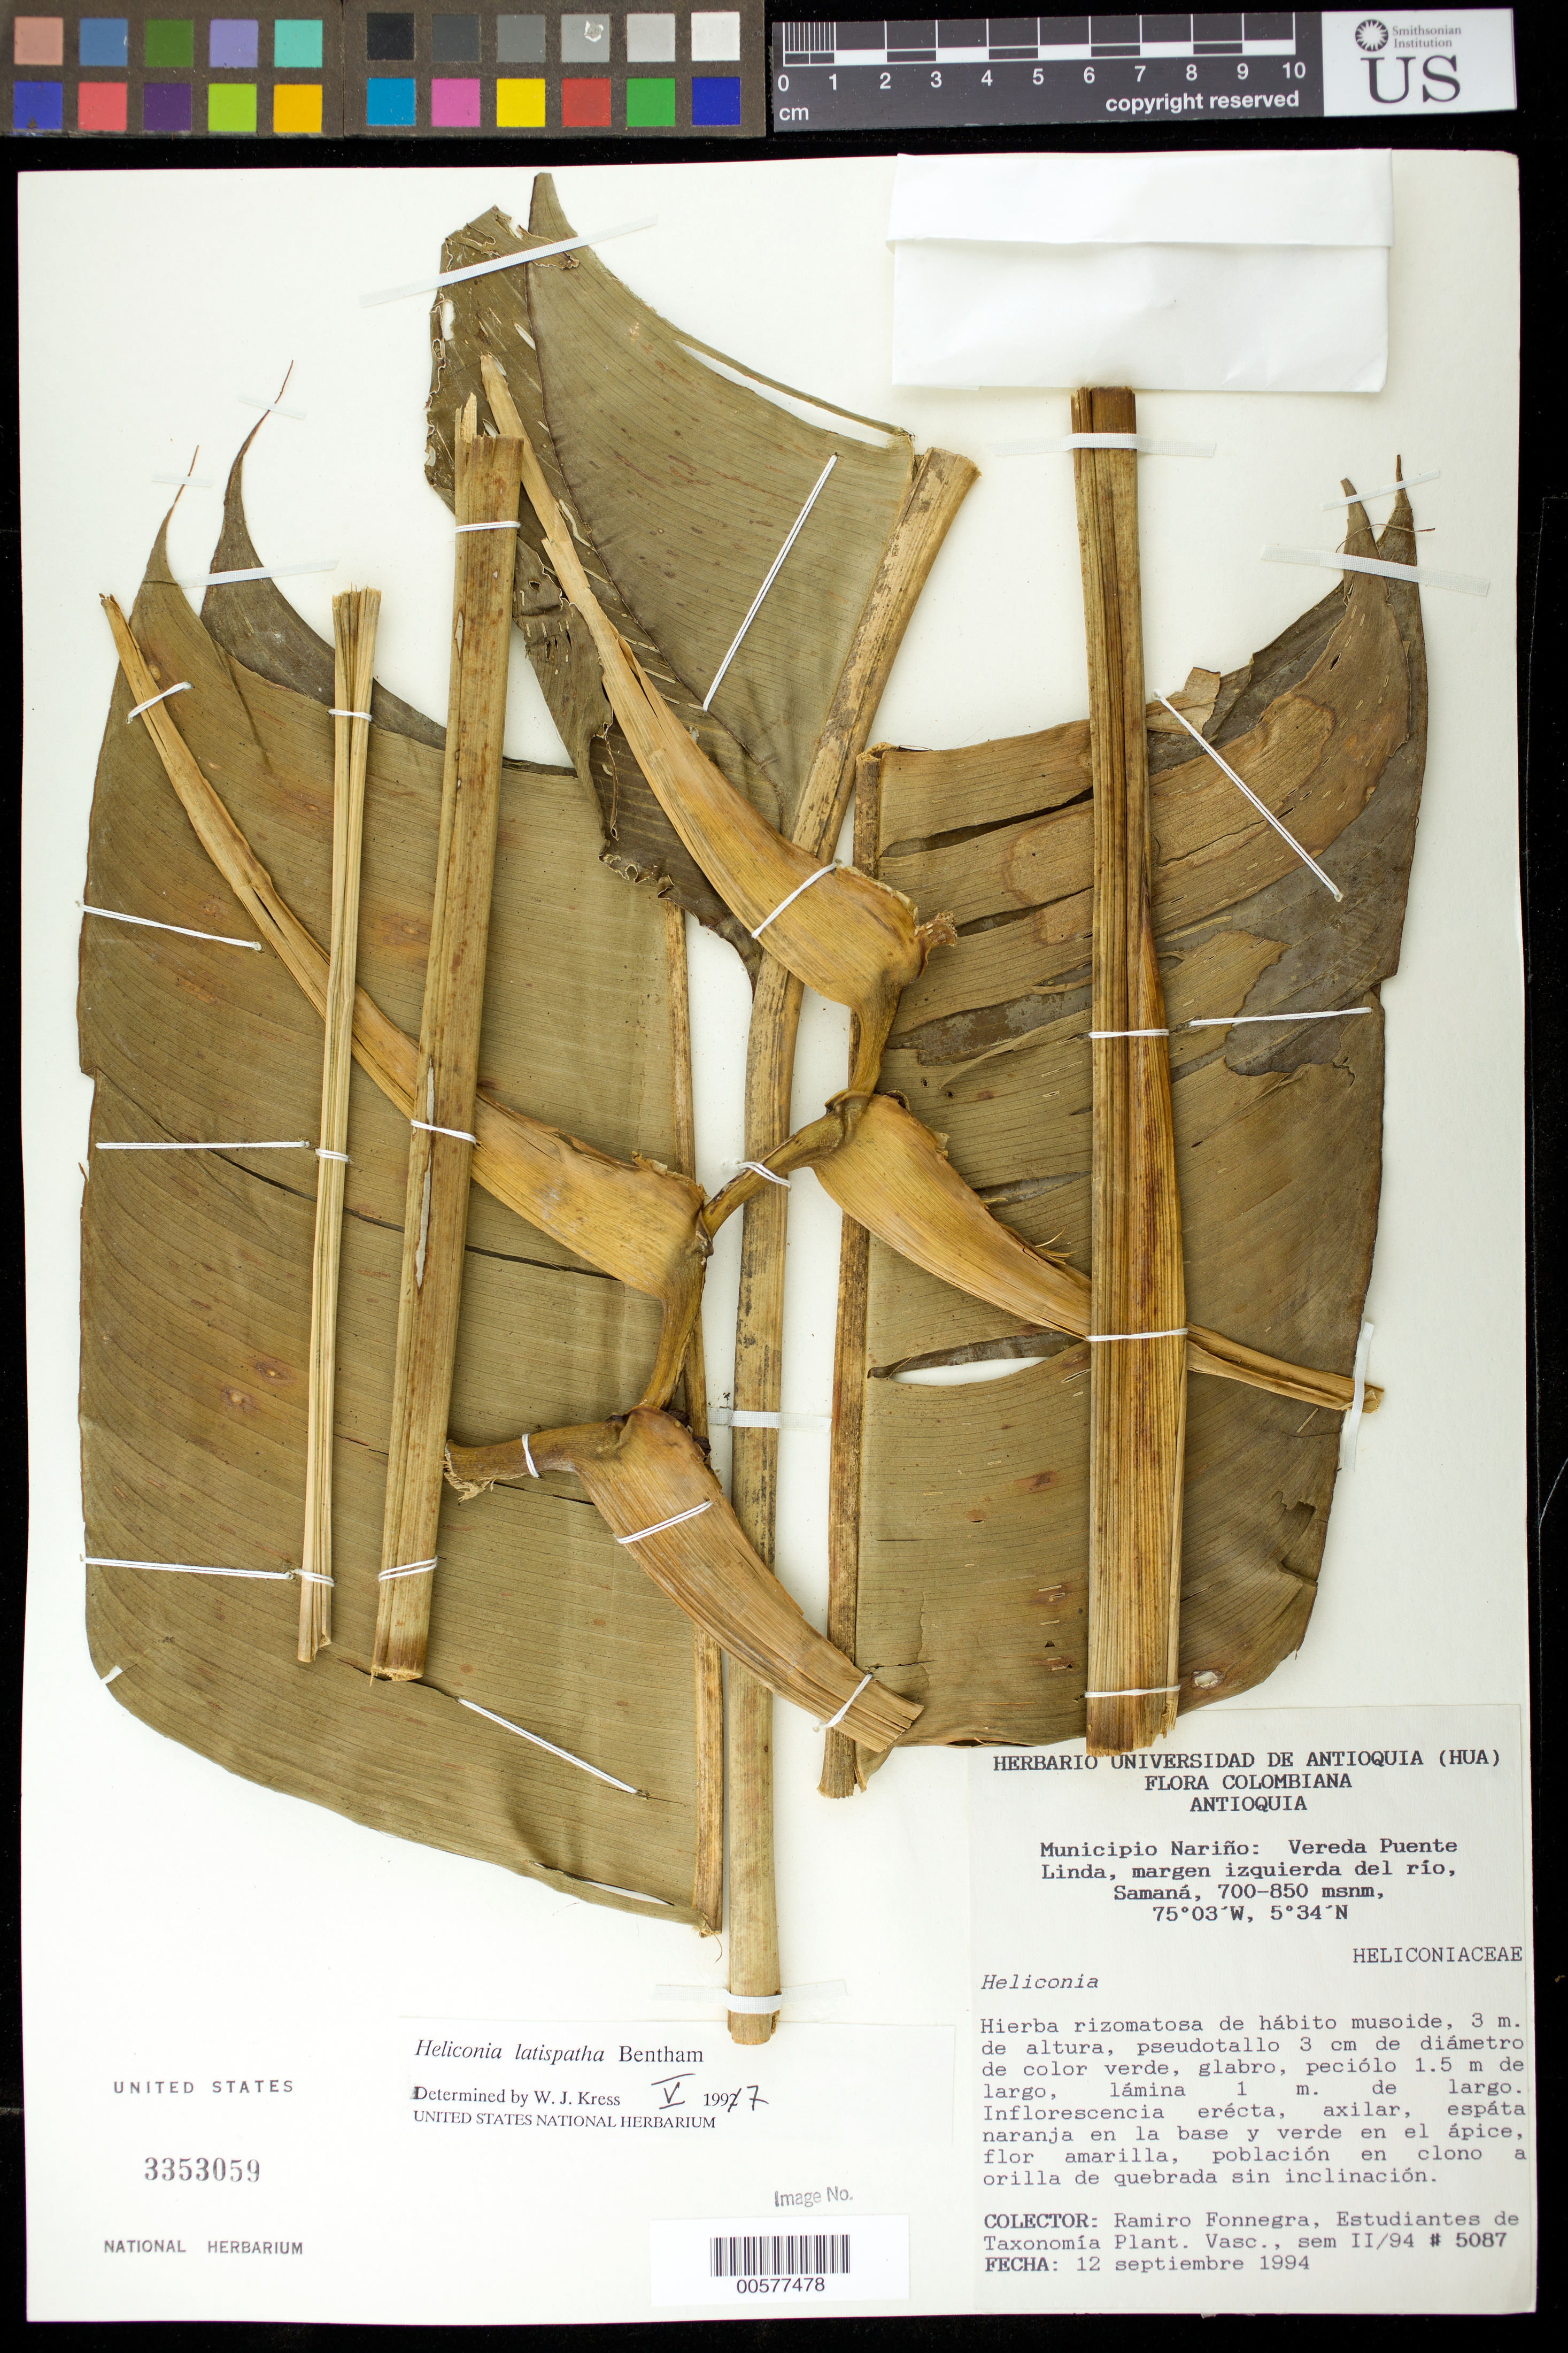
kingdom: Plantae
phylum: Tracheophyta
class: Liliopsida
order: Zingiberales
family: Heliconiaceae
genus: Heliconia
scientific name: Heliconia latispatha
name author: Benth.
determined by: Kress, W. J., (US), Smithsonian Institution - National Museum of Natural History (UNITED STATES)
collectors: R. Fonnegra G.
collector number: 5087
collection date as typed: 12 Sep 1994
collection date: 1994-09-12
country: Colombia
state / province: Antioquia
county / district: Narino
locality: Puente Linda road, along left bank of Rio Samana.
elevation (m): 700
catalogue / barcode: US 3353059